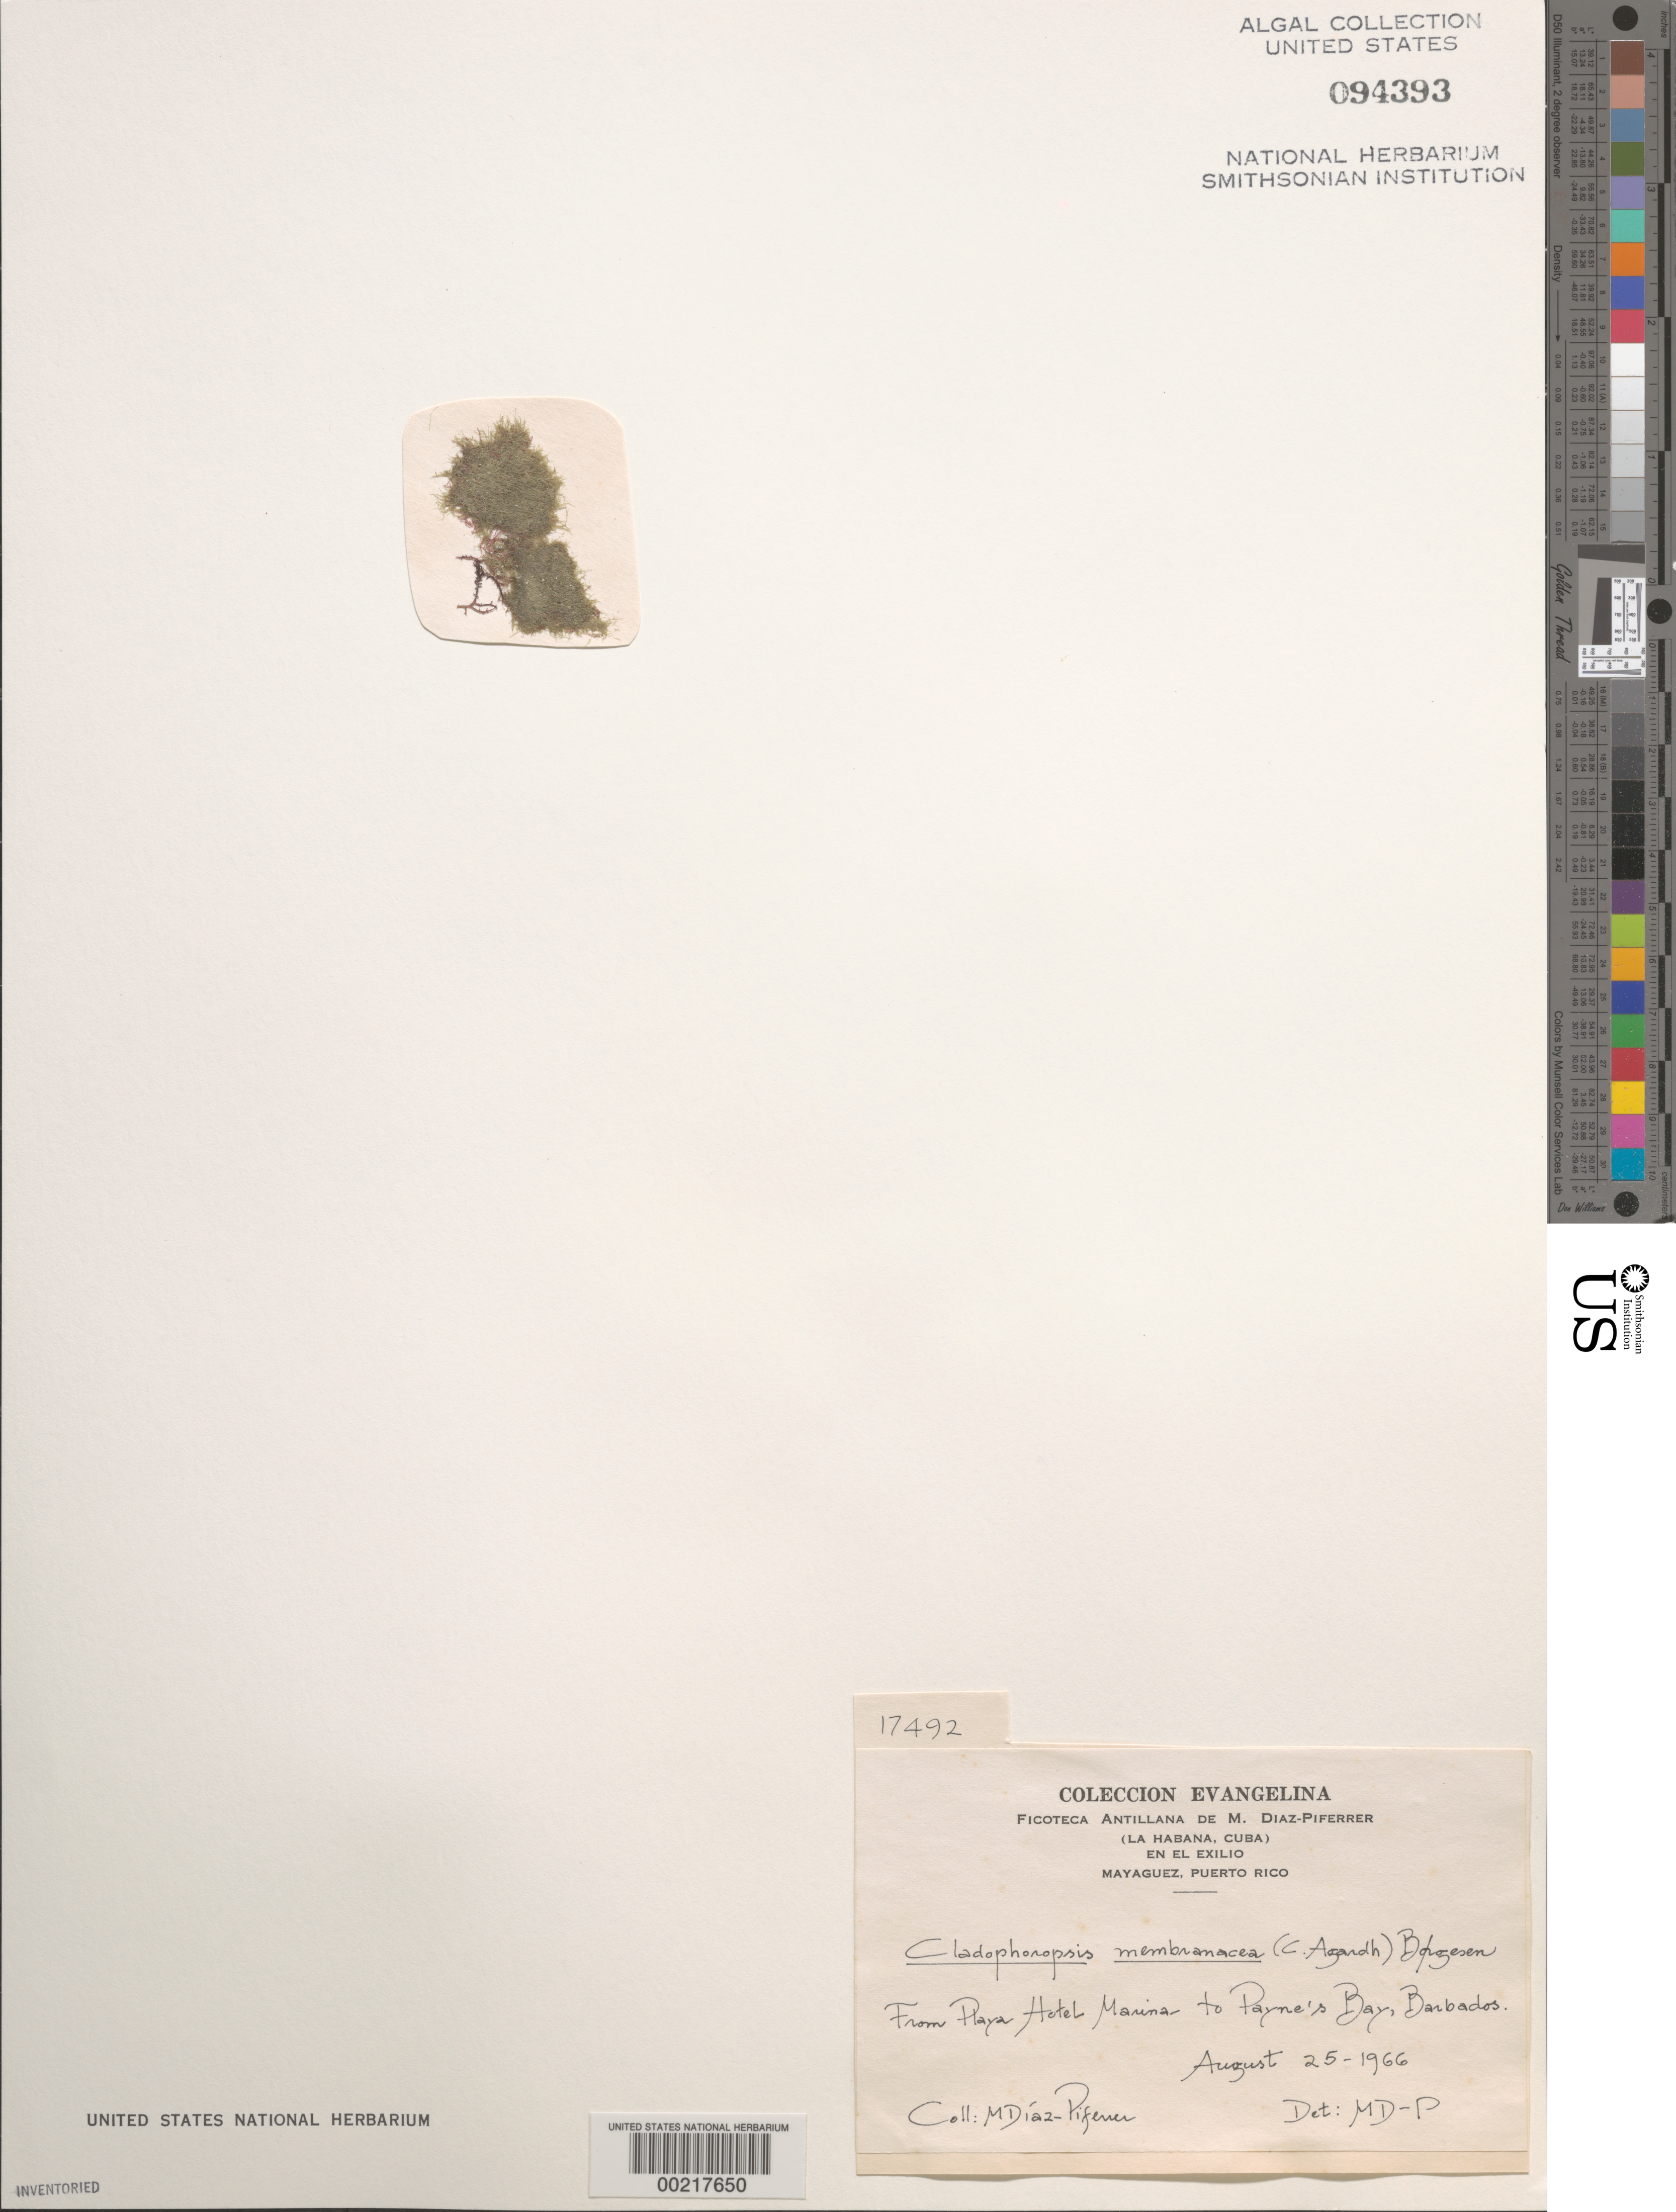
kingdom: Plantae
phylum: Chlorophyta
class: Ulvophyceae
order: Siphonocladales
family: Boodleaceae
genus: Cladophoropsis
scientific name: Cladophoropsis membranacea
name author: (Hofman-Bang) Børgesen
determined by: Diaz-Piferrer, M.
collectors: M. Diaz-Piferrer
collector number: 17492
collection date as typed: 25 Aug 1966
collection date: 1966-08-25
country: Barbados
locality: From Hotel Marina Beach to Payne's Bay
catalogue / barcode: US 94393